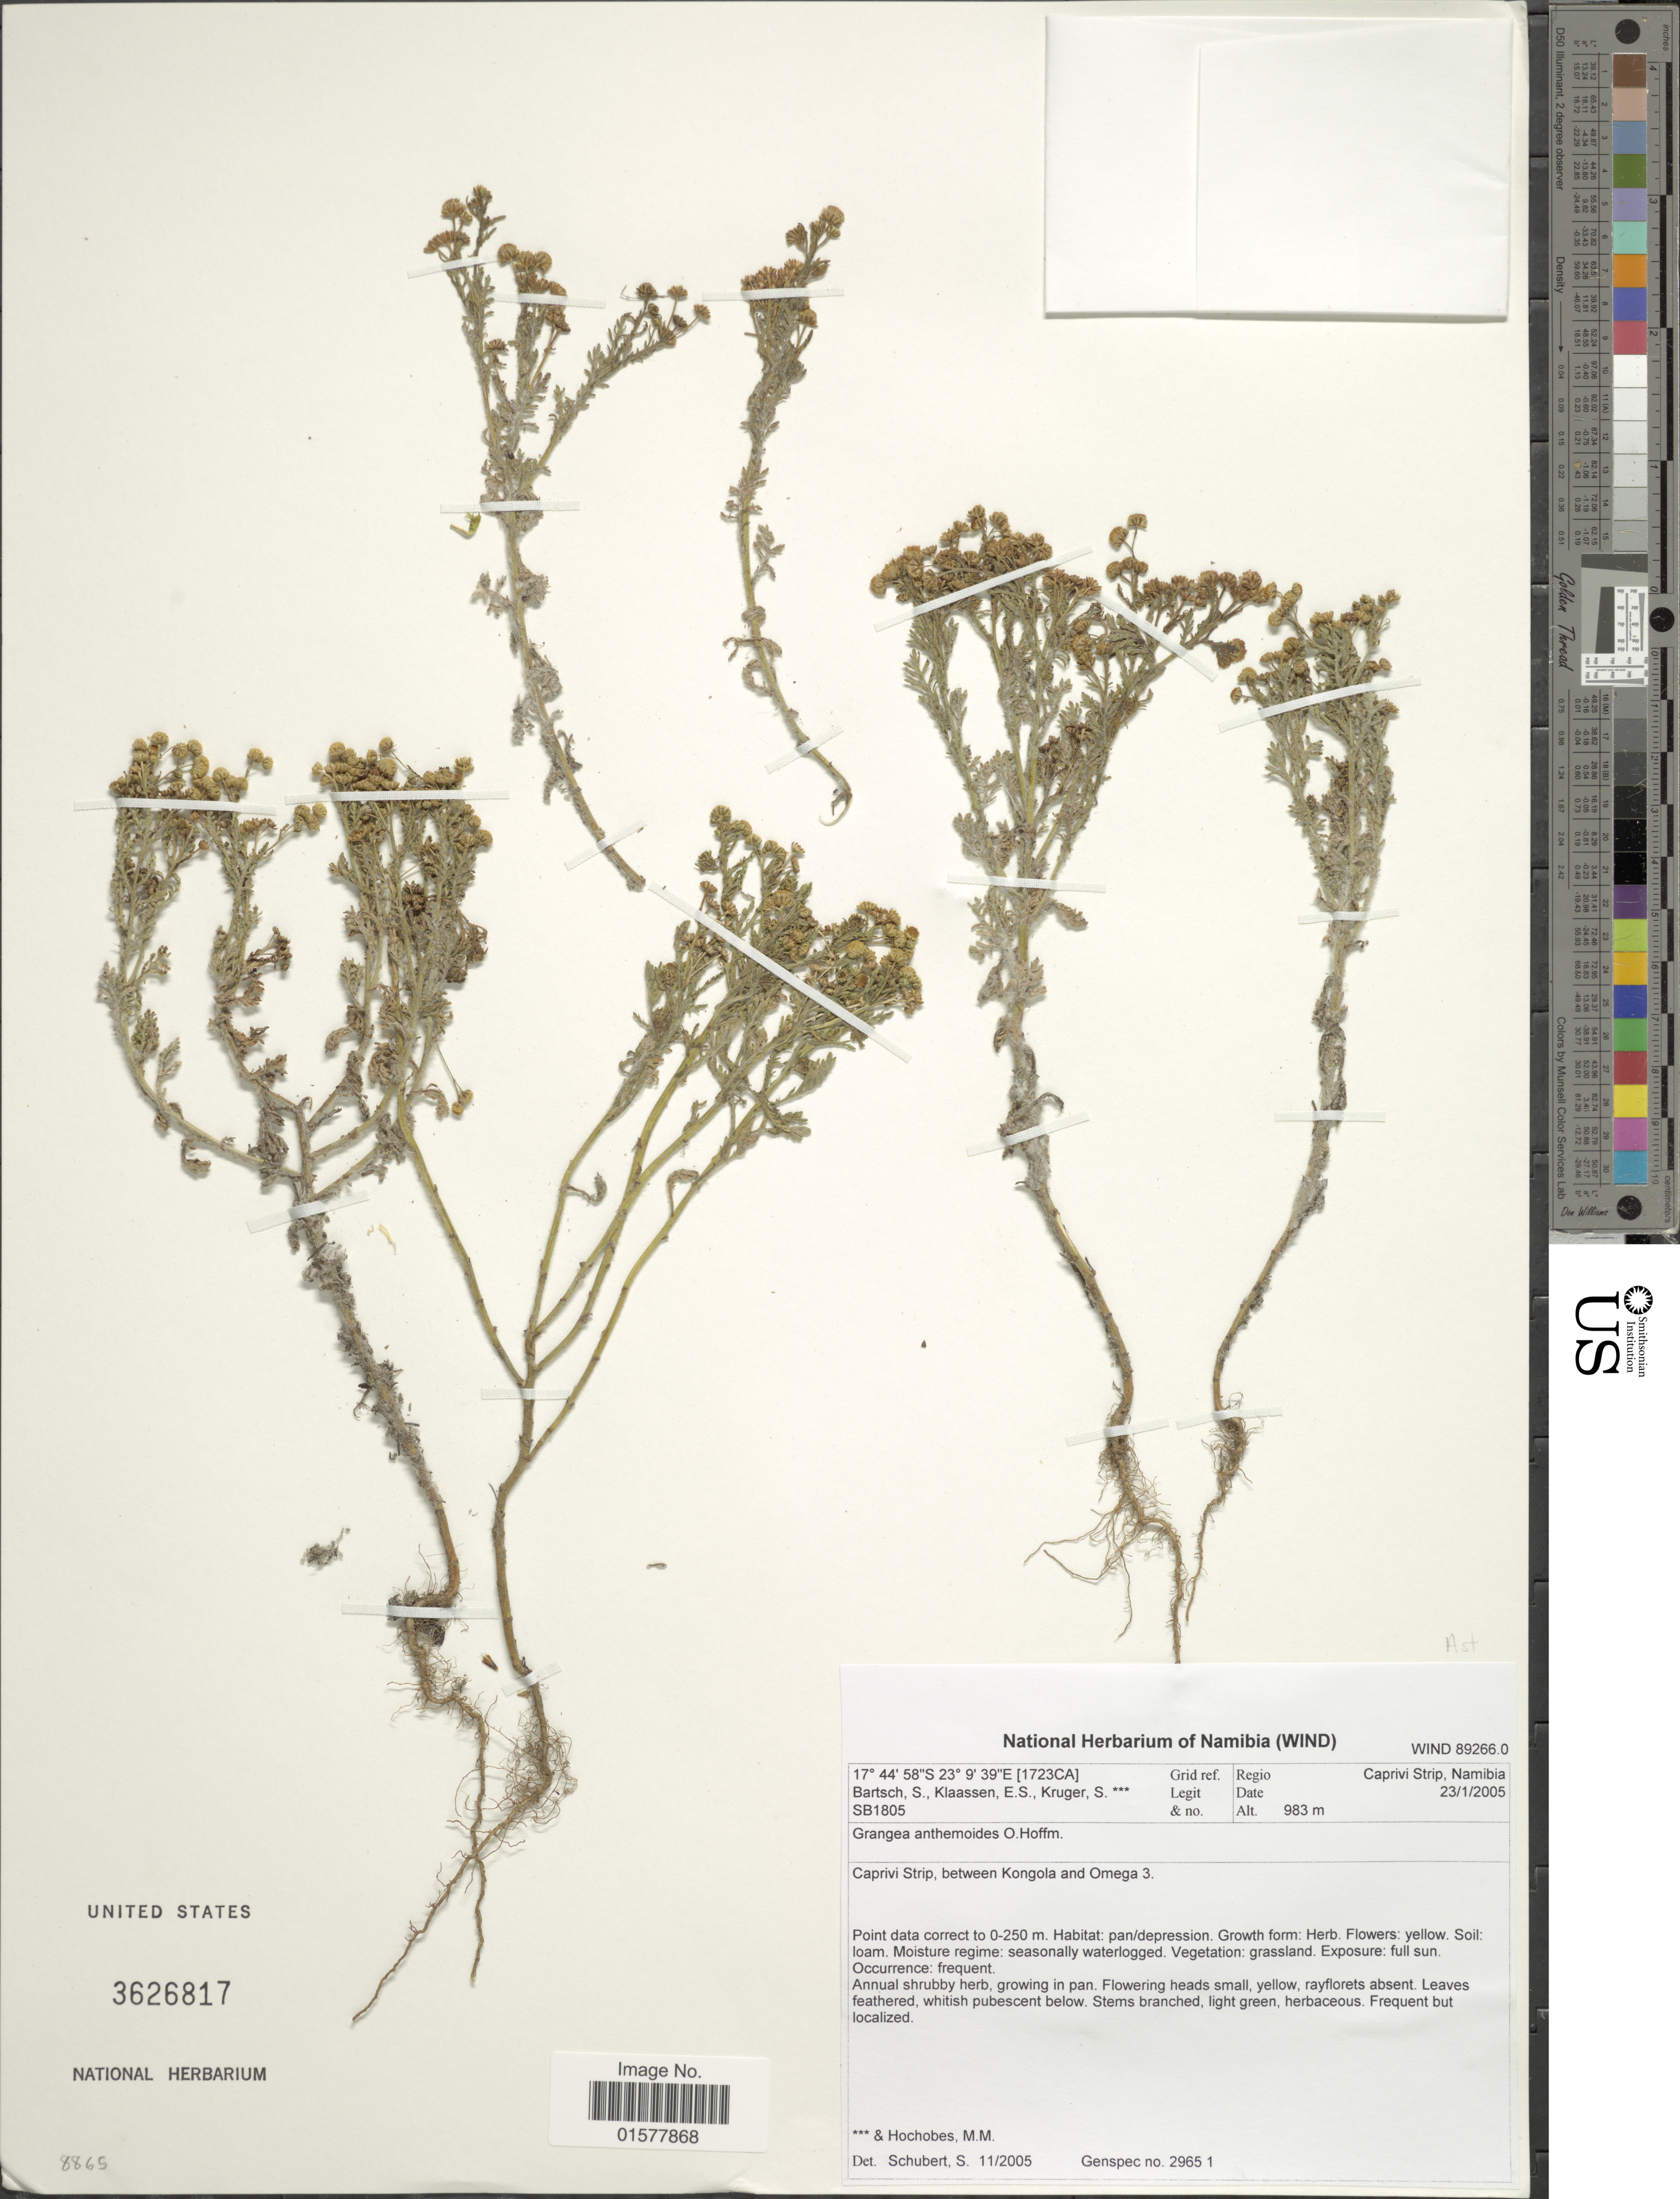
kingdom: Plantae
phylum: Tracheophyta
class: Magnoliopsida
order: Asterales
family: Asteraceae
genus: Grangea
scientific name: Grangea anthemoides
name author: O. Hoffm.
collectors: S. Bartsch, E. S. Klaassen & S. Kruger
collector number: SB1805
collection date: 2005-01-23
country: Namibia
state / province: Caprivi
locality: Grid ref. [1723CA], Regio Caprivi Strip, Namibia, Grangea anthemoides O.hoffm.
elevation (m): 983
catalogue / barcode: US 3626817